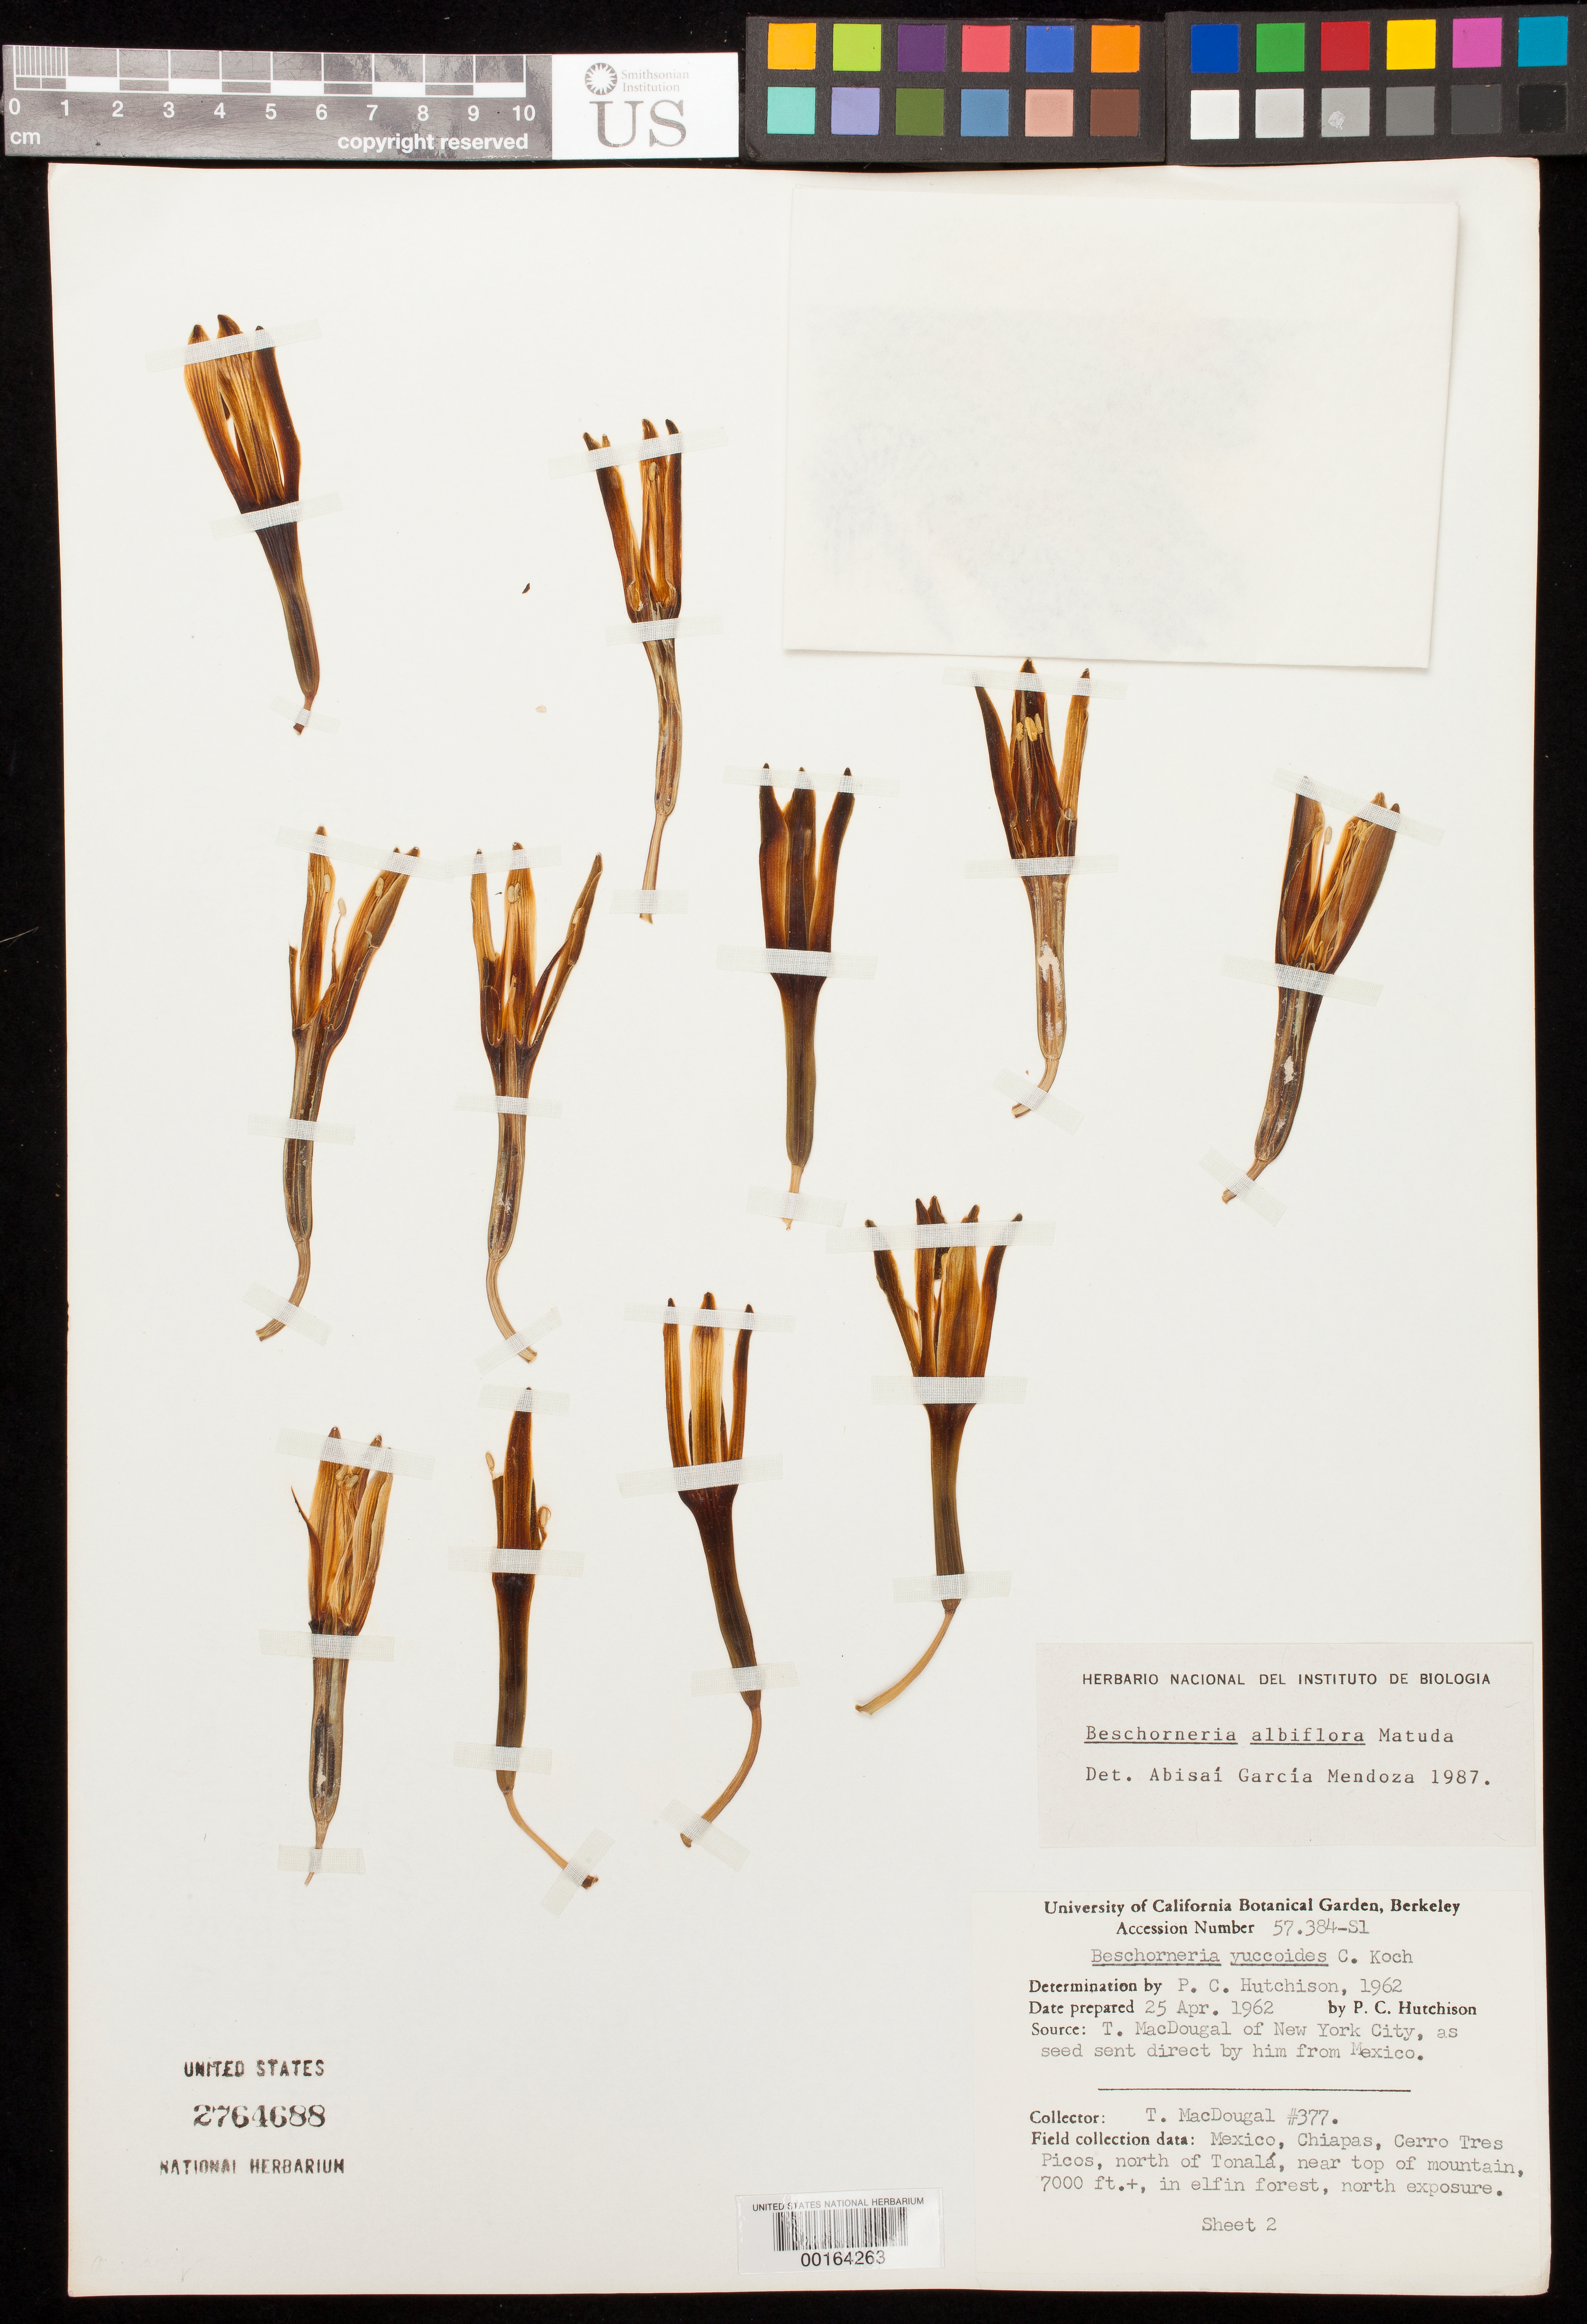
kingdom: Plantae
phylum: Tracheophyta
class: Liliopsida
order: Asparagales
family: Asparagaceae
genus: Beschorneria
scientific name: Beschorneria albiflora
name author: Matuda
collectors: T. Macdougall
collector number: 377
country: Mexico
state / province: Chiapas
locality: Cerro Tres Picos, N of Tonala, near top of mountain in elfin forest, N exposure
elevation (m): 2134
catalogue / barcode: US 2764688